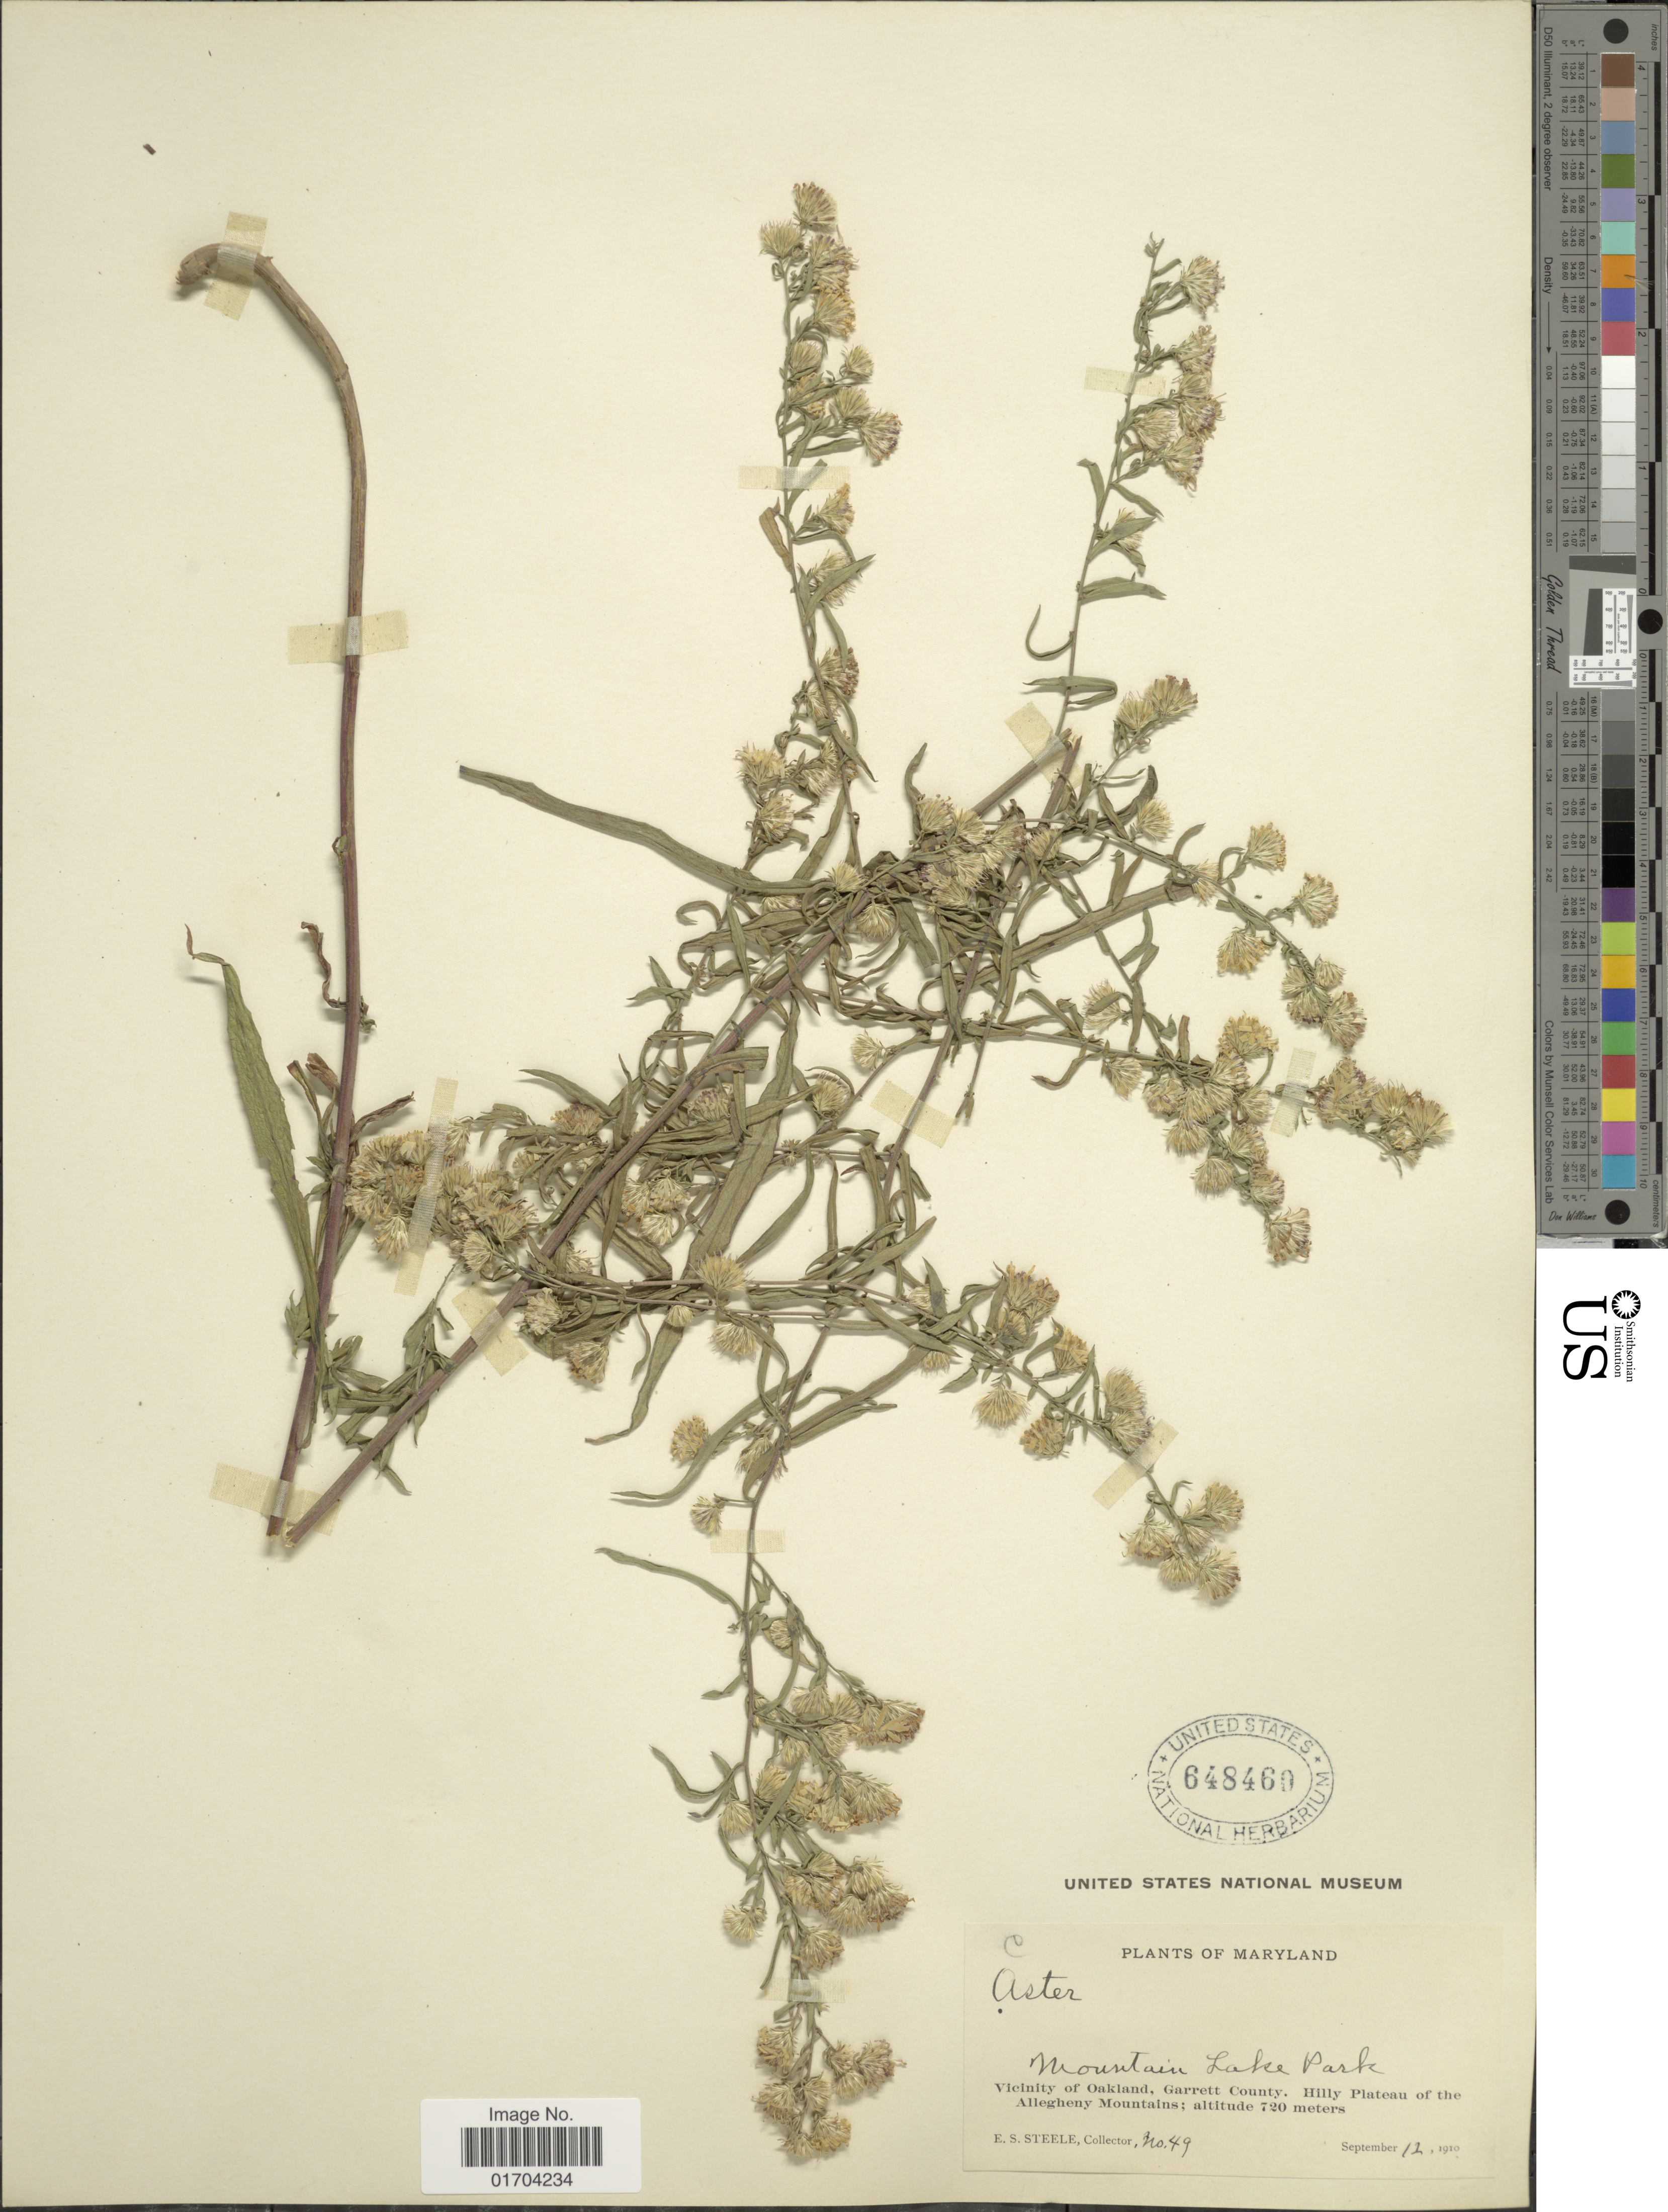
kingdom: Plantae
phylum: Tracheophyta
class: Magnoliopsida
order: Asterales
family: Asteraceae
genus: Symphyotrichum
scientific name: Symphyotrichum sp.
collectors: E. Steele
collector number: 49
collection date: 1910-09-12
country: United States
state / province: Maryland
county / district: Garrett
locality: Mountain Lake Park, Vicinity of Oakland, Garrett County. Hilly Plateau of the Allegheny Mountains.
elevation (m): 720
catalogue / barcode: US 648469